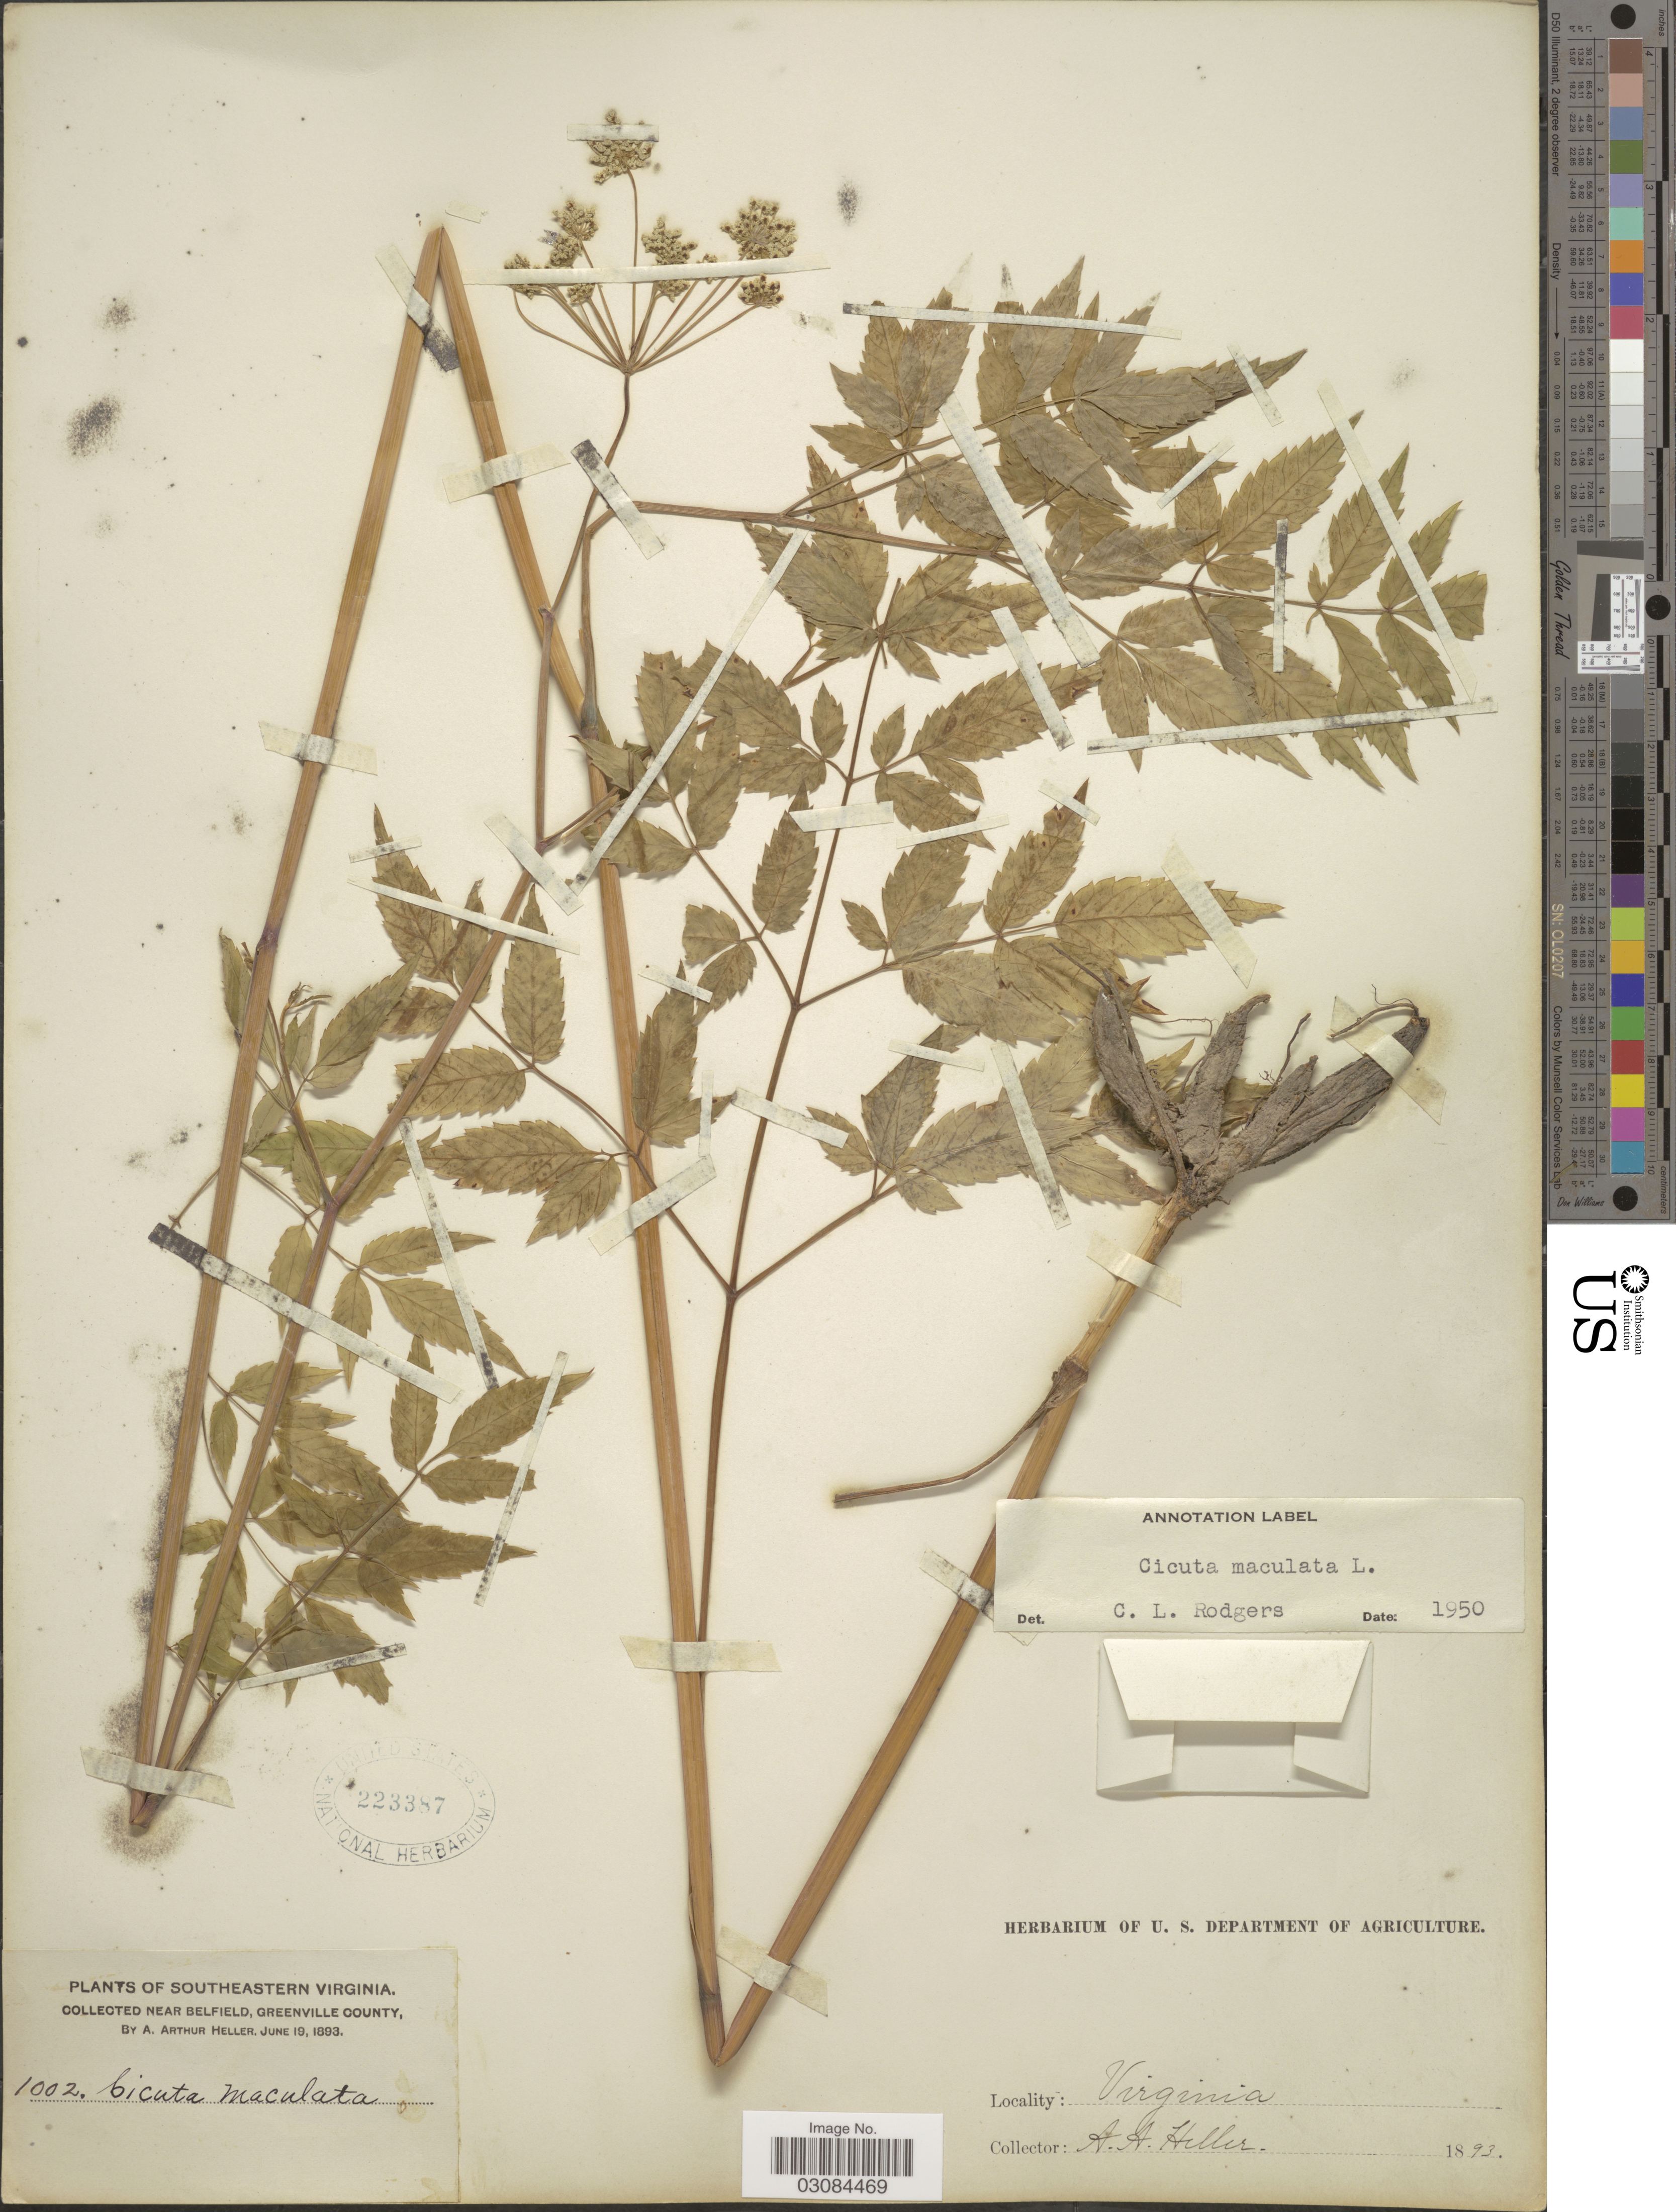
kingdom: Plantae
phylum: Tracheophyta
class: Magnoliopsida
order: Apiales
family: Apiaceae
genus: Cicuta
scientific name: Cicuta maculata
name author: L.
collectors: A. A. Heller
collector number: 1002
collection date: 1893-06-19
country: United States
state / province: Virginia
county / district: Greensville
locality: Southeastern Virginia. Near Belfield, Greenville County.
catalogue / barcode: US 223387